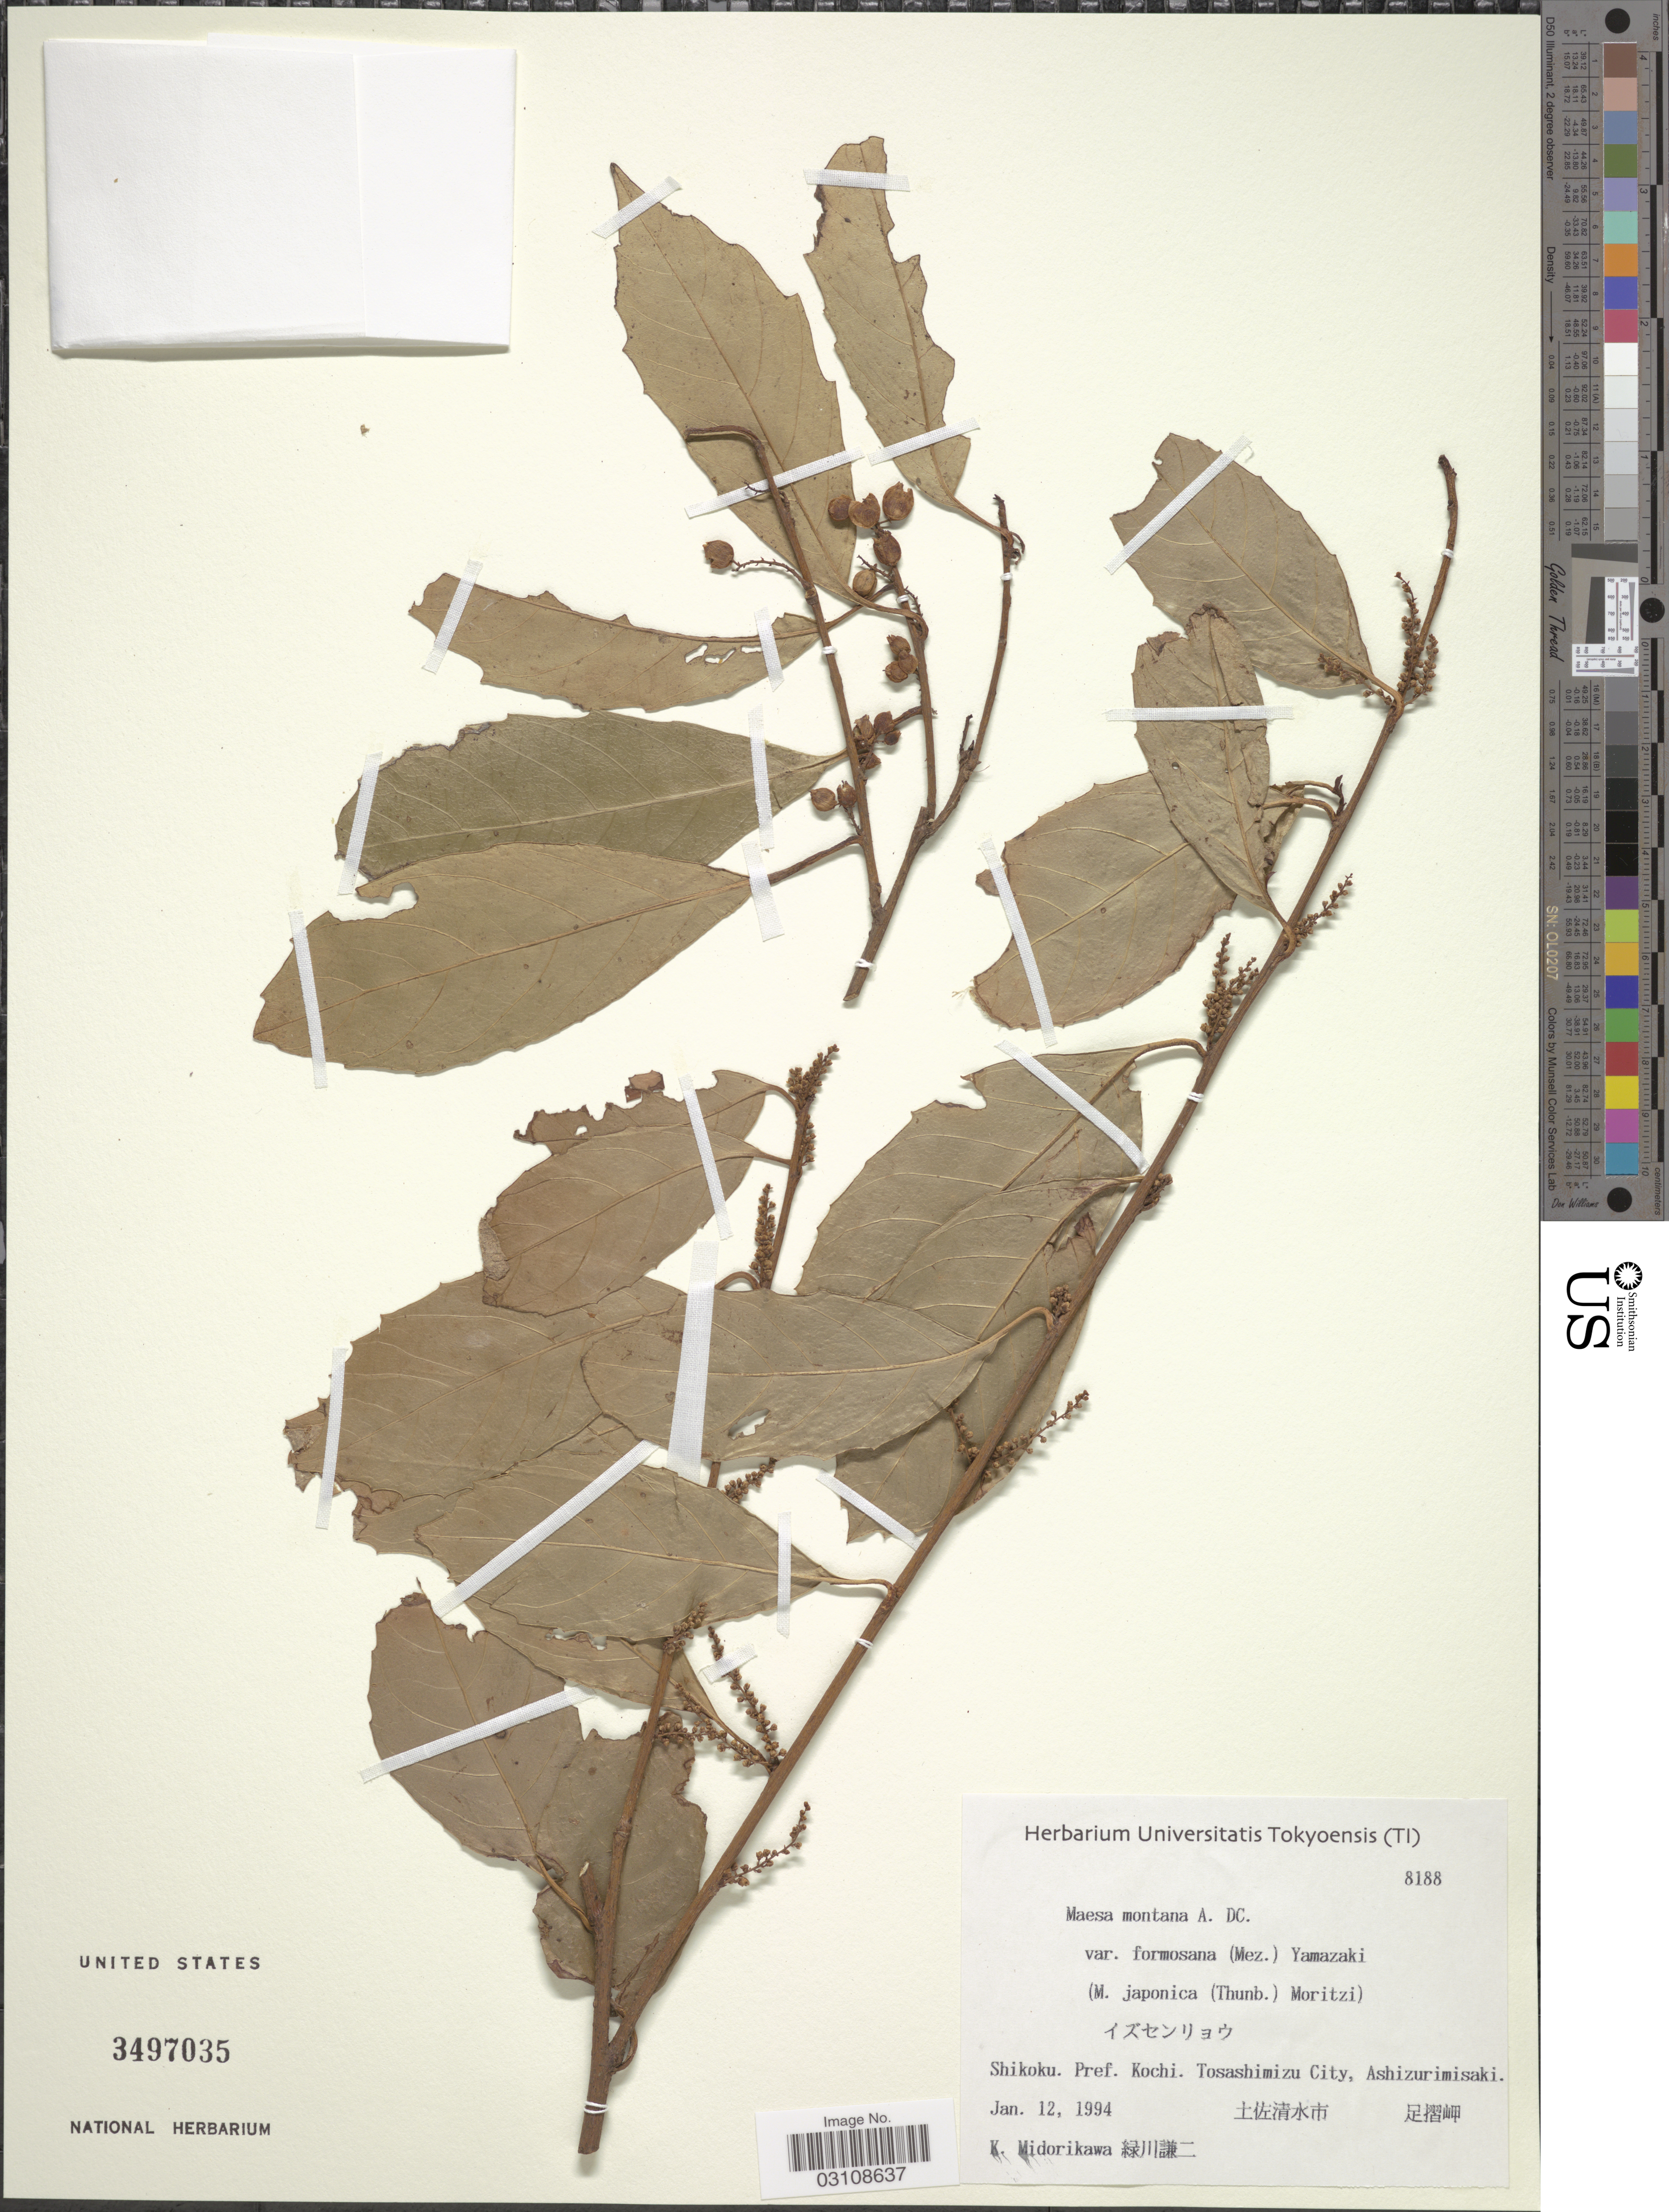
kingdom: Plantae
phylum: Tracheophyta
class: Magnoliopsida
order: Ericales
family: Primulaceae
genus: Maesa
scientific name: Maesa japonica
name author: Merr.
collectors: K. Midorikawa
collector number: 8188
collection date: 1994-01-12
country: Japan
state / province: Koti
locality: Shikoku. Pref. Kochi. Tosashimizu City, Ashizurimisaki.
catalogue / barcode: US 3497035